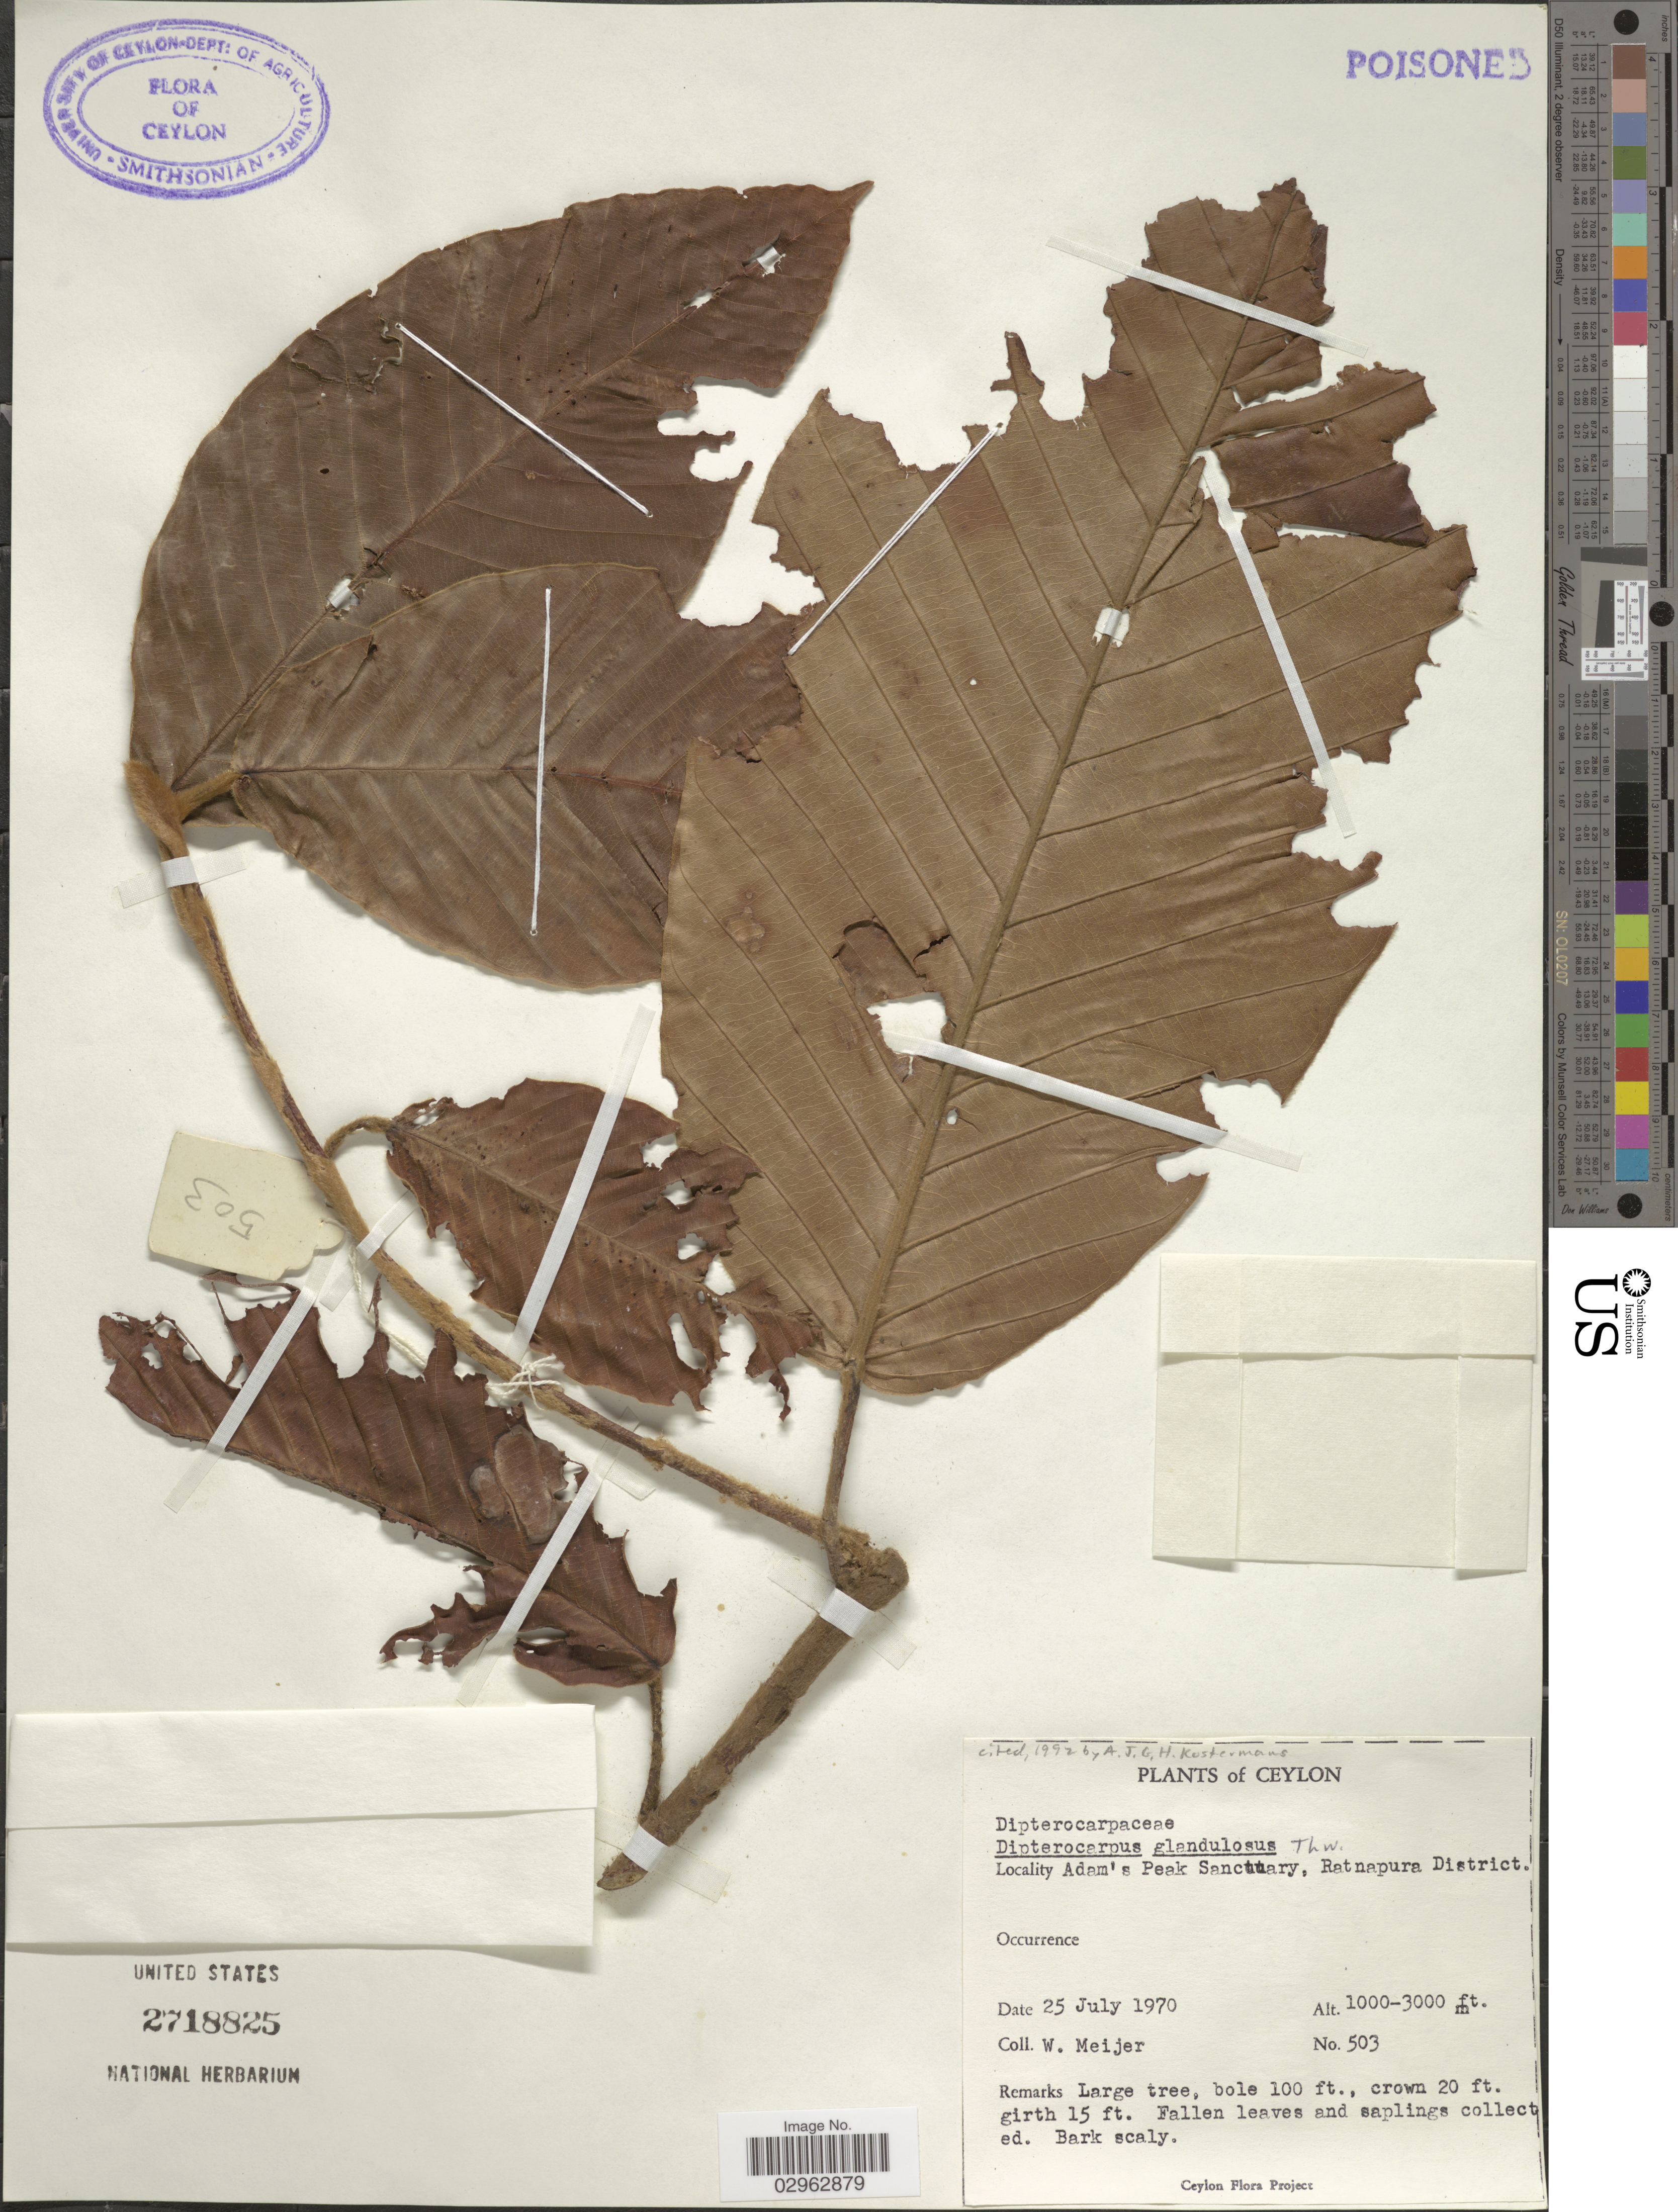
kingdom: Plantae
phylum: Tracheophyta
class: Magnoliopsida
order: Malvales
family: Dipterocarpaceae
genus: Dipterocarpus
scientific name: Dipterocarpus glandulosus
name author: Thwaites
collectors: W. Meijer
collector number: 503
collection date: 1970-07-25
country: Sri Lanka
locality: Ceylon. Adam's Peak Sanctuary, Ratnapura District.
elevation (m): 305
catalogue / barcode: US 2718825